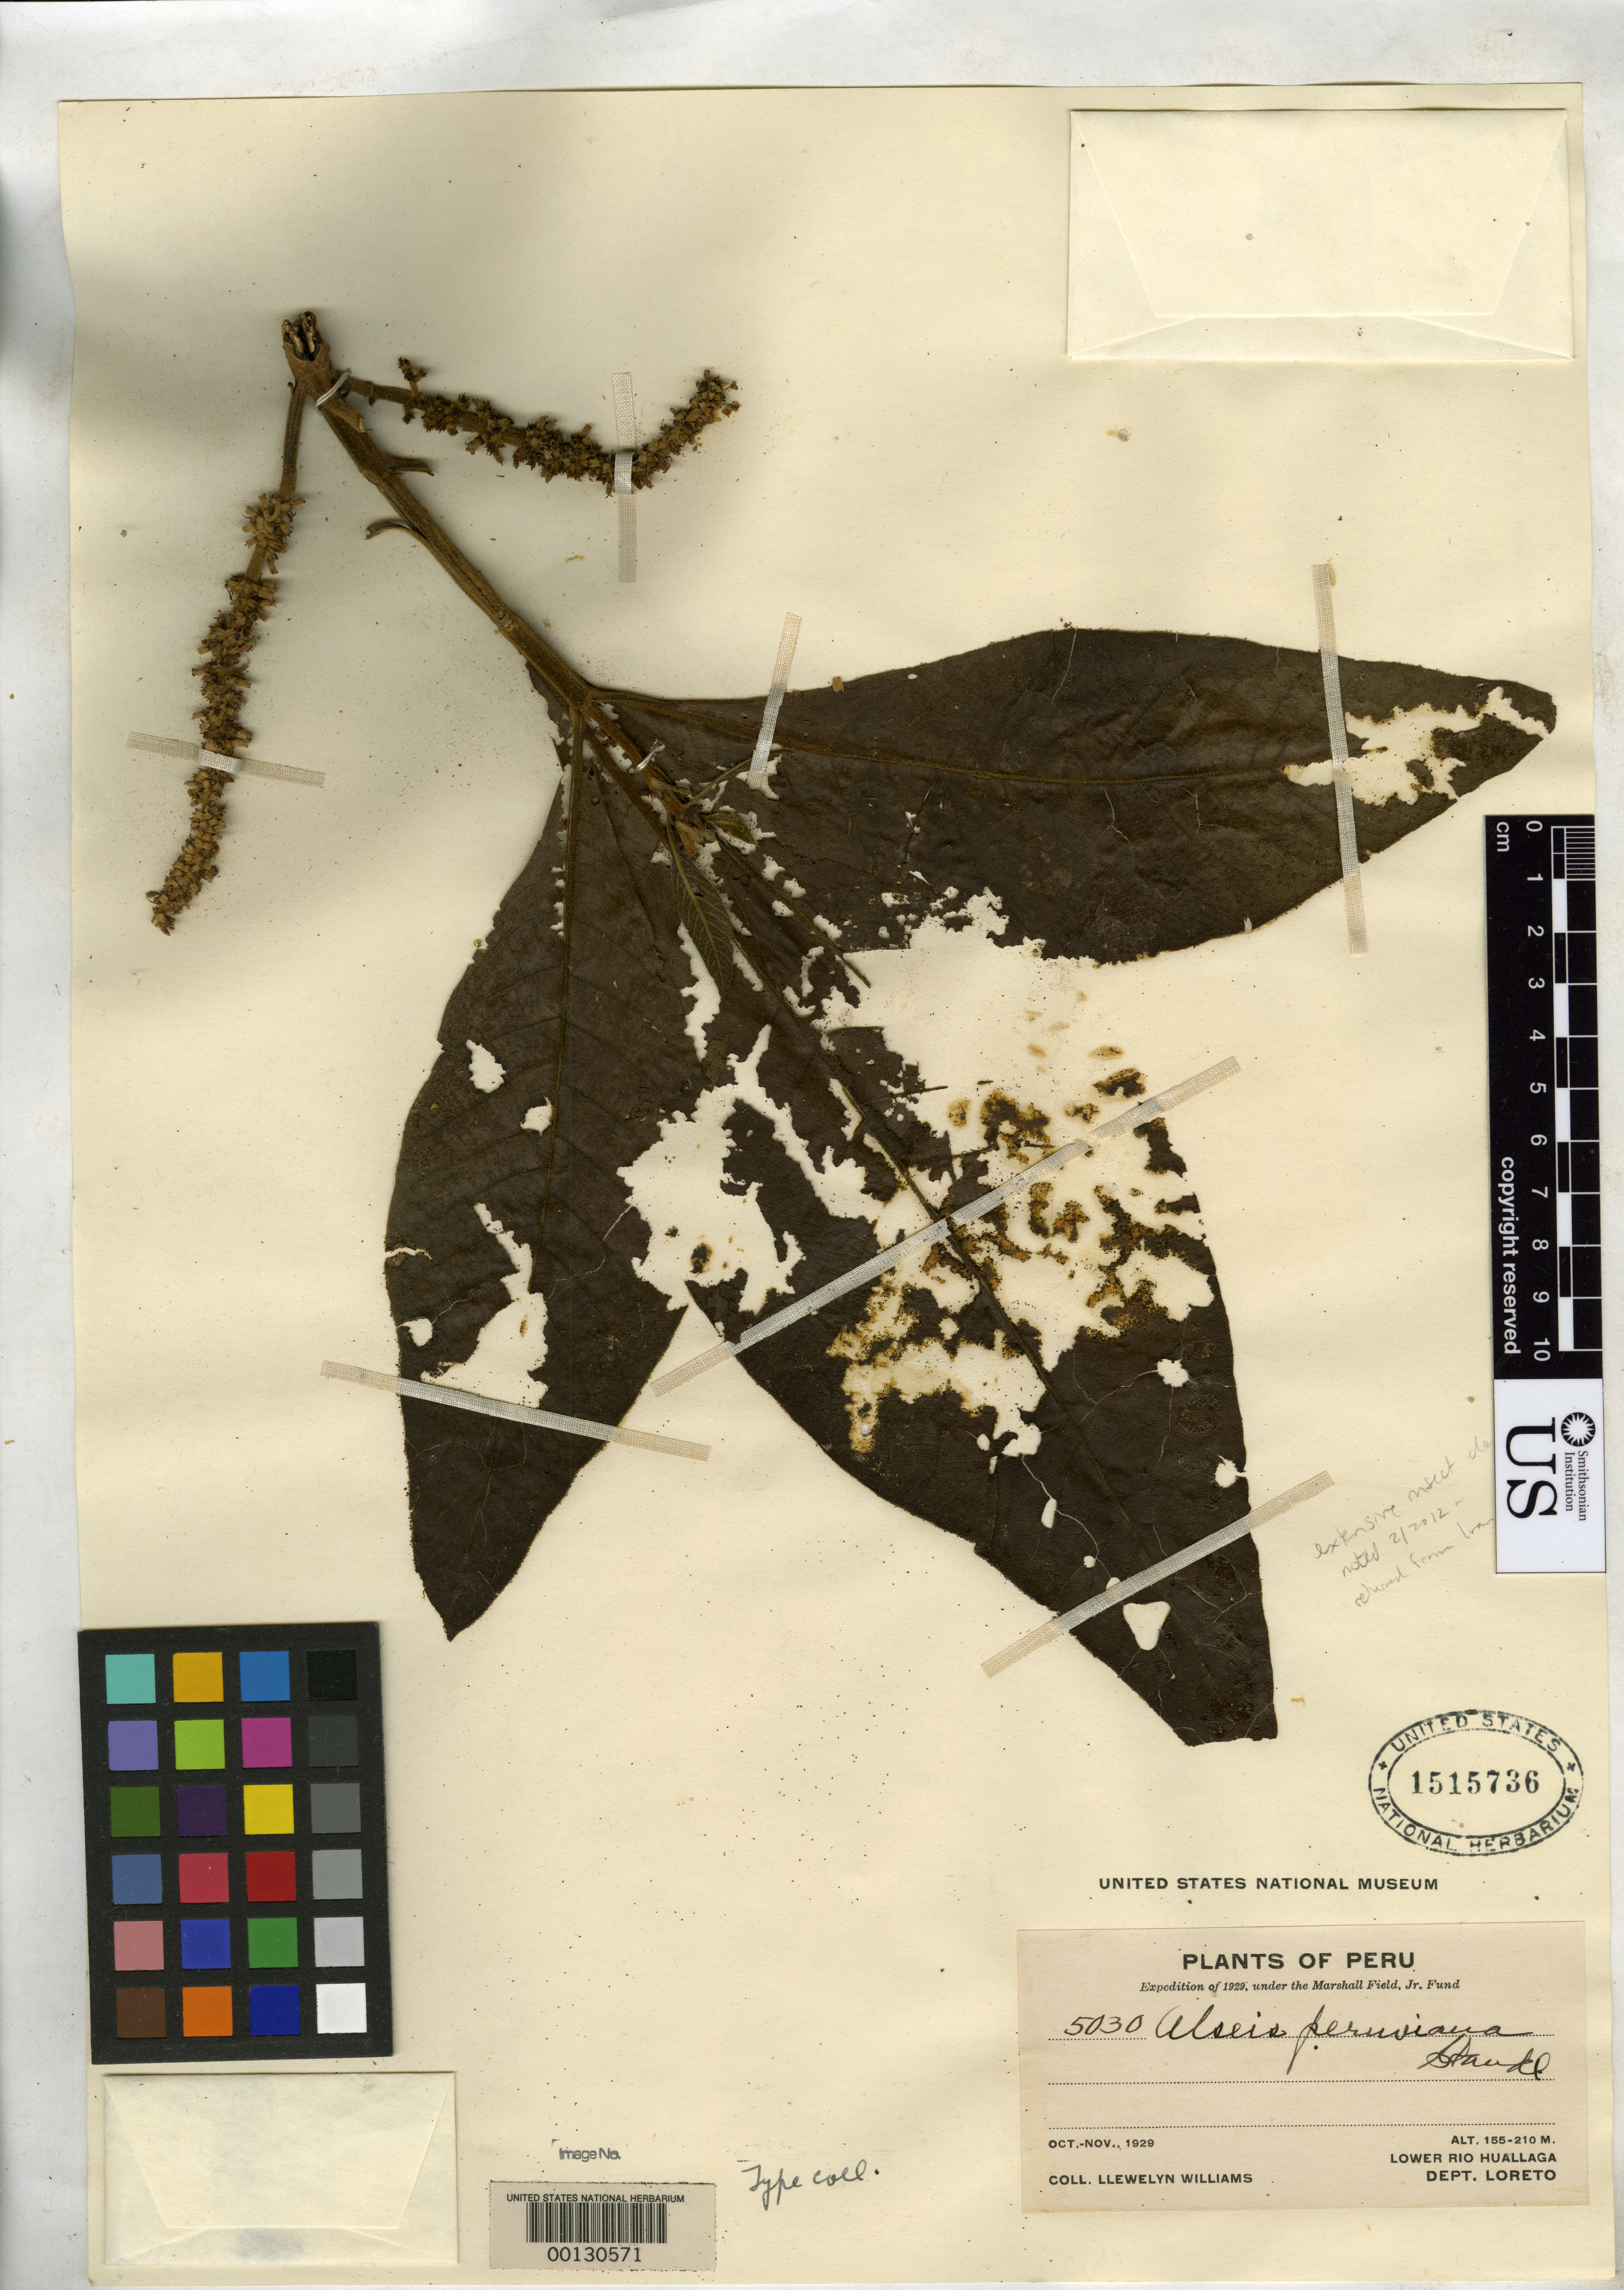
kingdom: Plantae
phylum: Tracheophyta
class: Magnoliopsida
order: Gentianales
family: Rubiaceae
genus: Alseis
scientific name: Alseis peruviana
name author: Standl.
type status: Isotype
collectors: Ll. Williams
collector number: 5030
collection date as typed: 15 Nov 1929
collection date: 1929-11-15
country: Peru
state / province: Loreto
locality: Yurimaguas, Puerto Arturo.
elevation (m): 200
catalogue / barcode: US 1515736